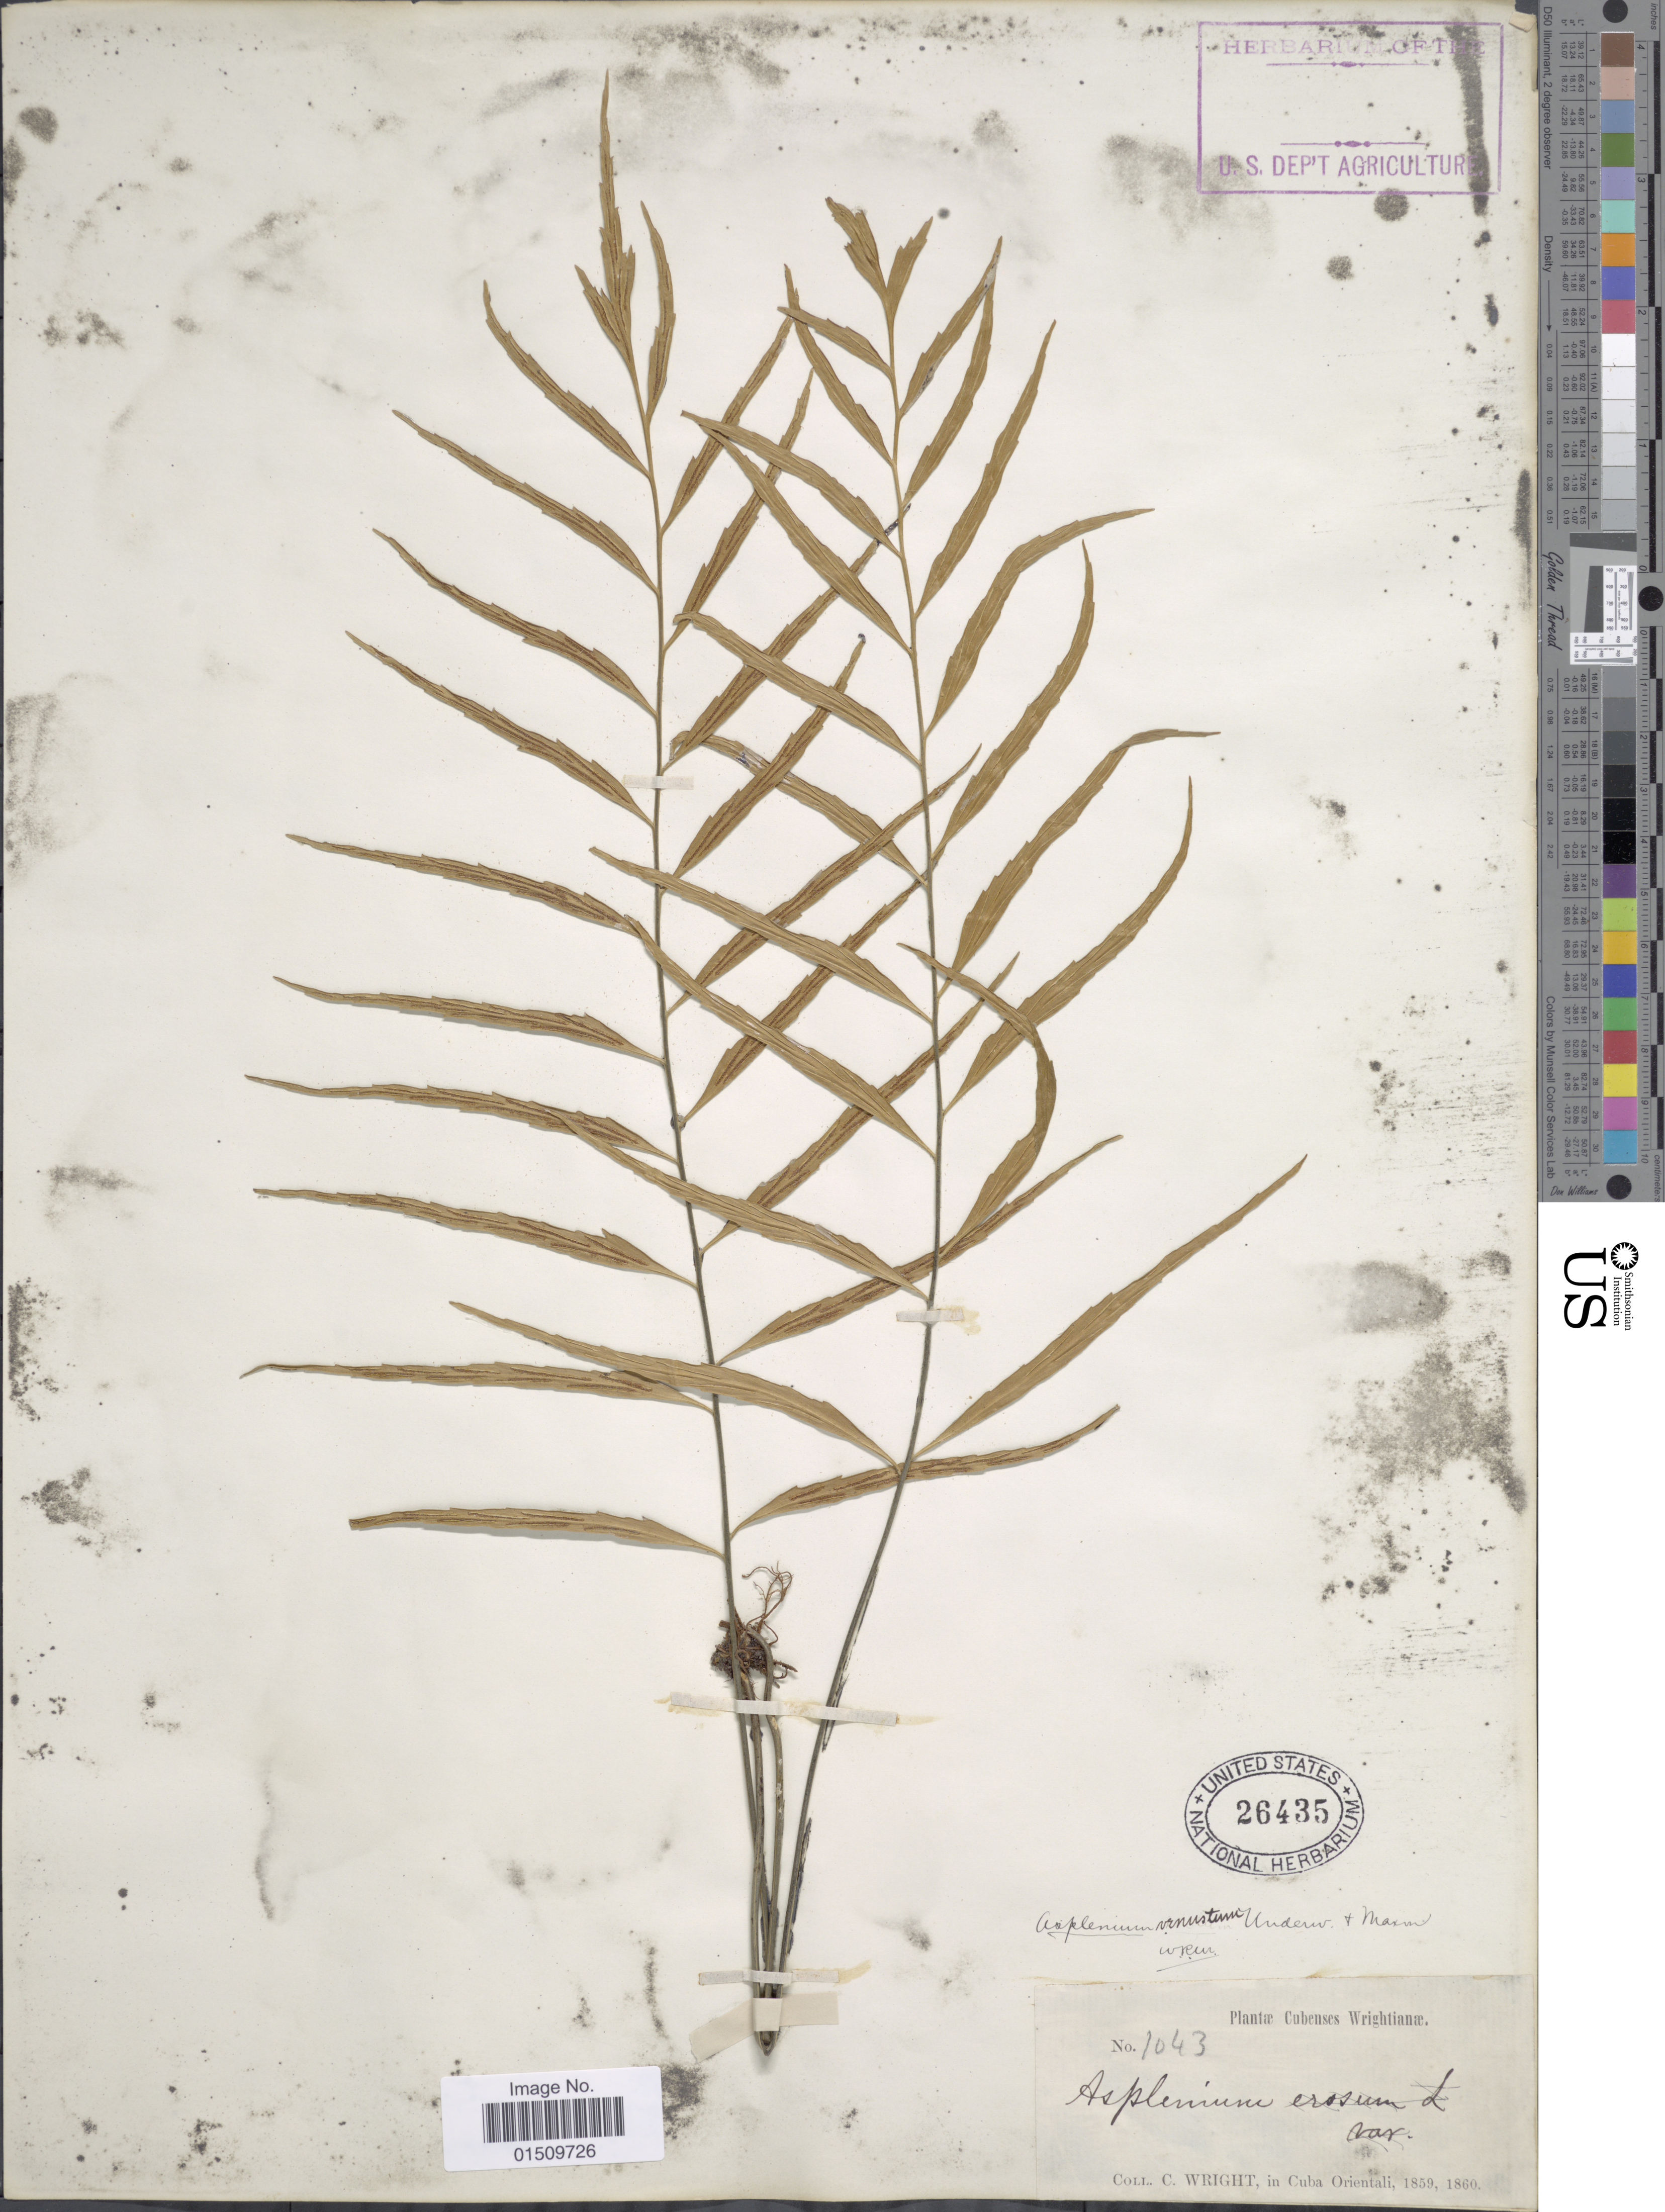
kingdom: Plantae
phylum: Tracheophyta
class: Polypodiopsida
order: Polypodiales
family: Aspleniaceae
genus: Asplenium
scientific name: Asplenium venustum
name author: Underw. & Maxon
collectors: C. Wright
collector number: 1043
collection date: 1859/1860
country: Cuba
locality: Cubenses, Cuba Orientali.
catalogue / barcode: US 26435